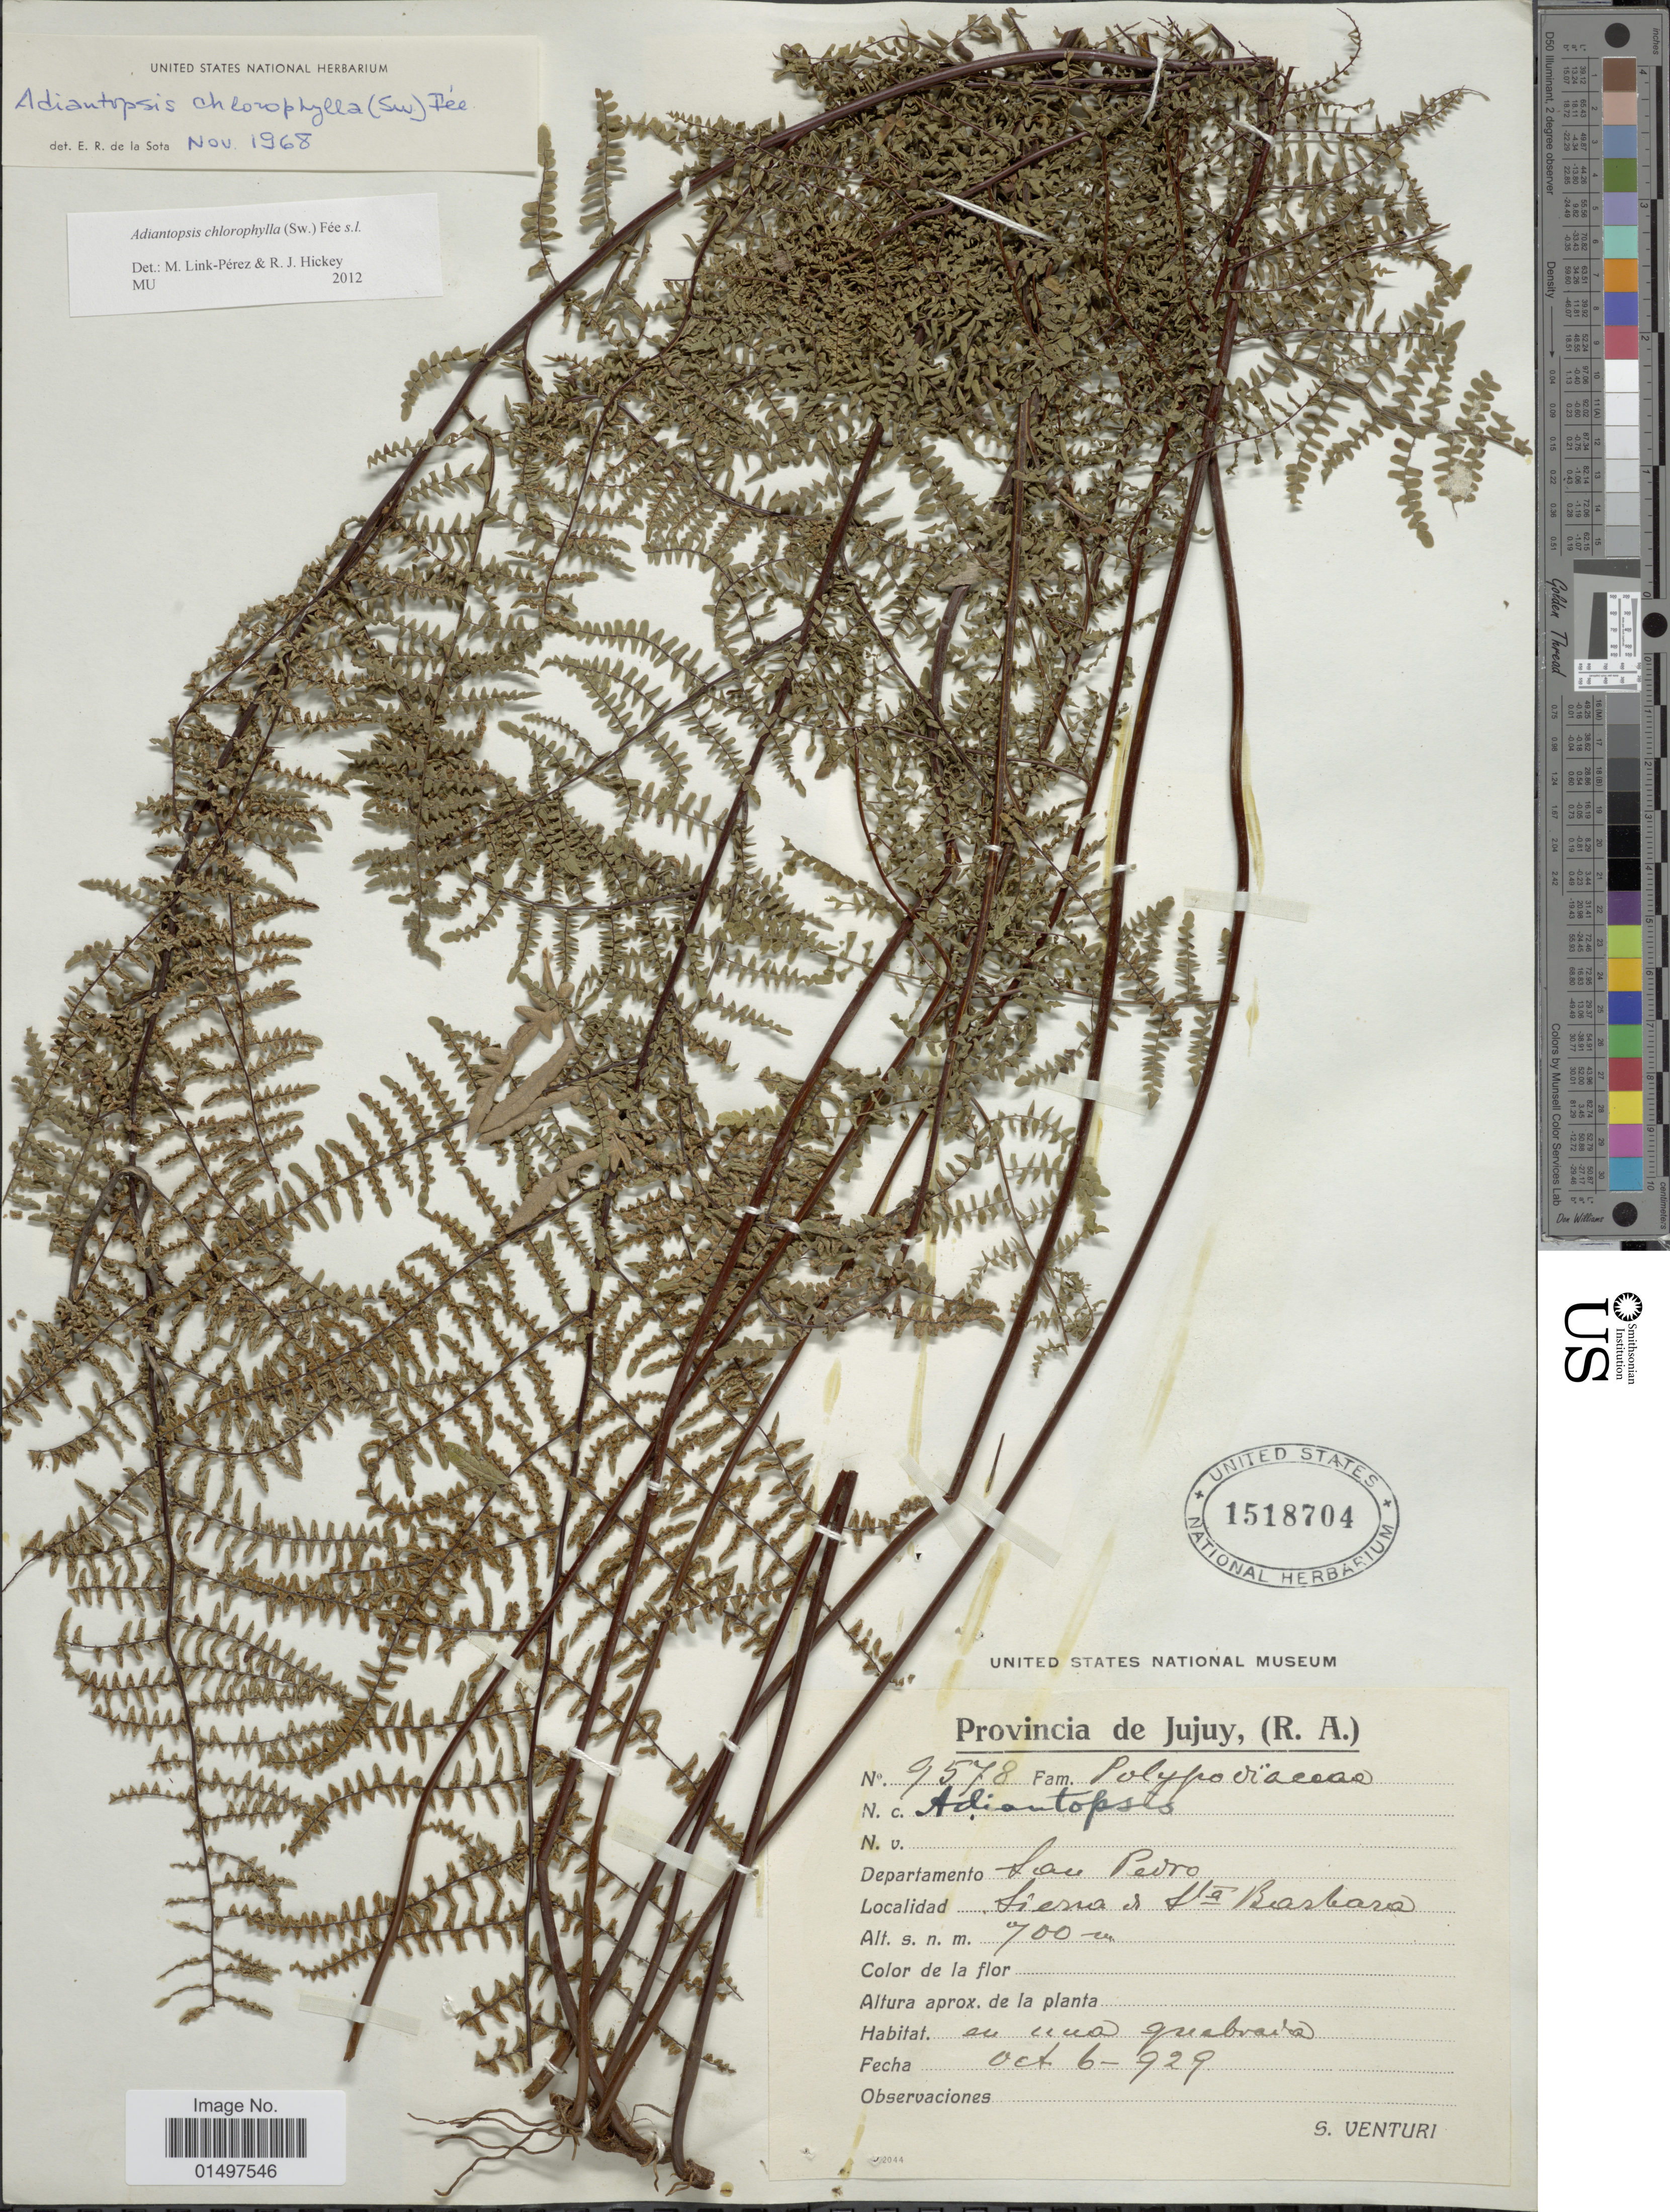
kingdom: Plantae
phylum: Tracheophyta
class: Polypodiopsida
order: Polypodiales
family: Pteridaceae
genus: Adiantopsis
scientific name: Adiantopsis chlorophylla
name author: (Sw.) Fée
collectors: S. Venturi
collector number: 9578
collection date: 1929-10-06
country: Argentina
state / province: Jujuy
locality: Provincia de Jujuy, (R. A.). Departamento San Pedro. Sierra de Sta Barbara.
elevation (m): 700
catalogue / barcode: US 1518704